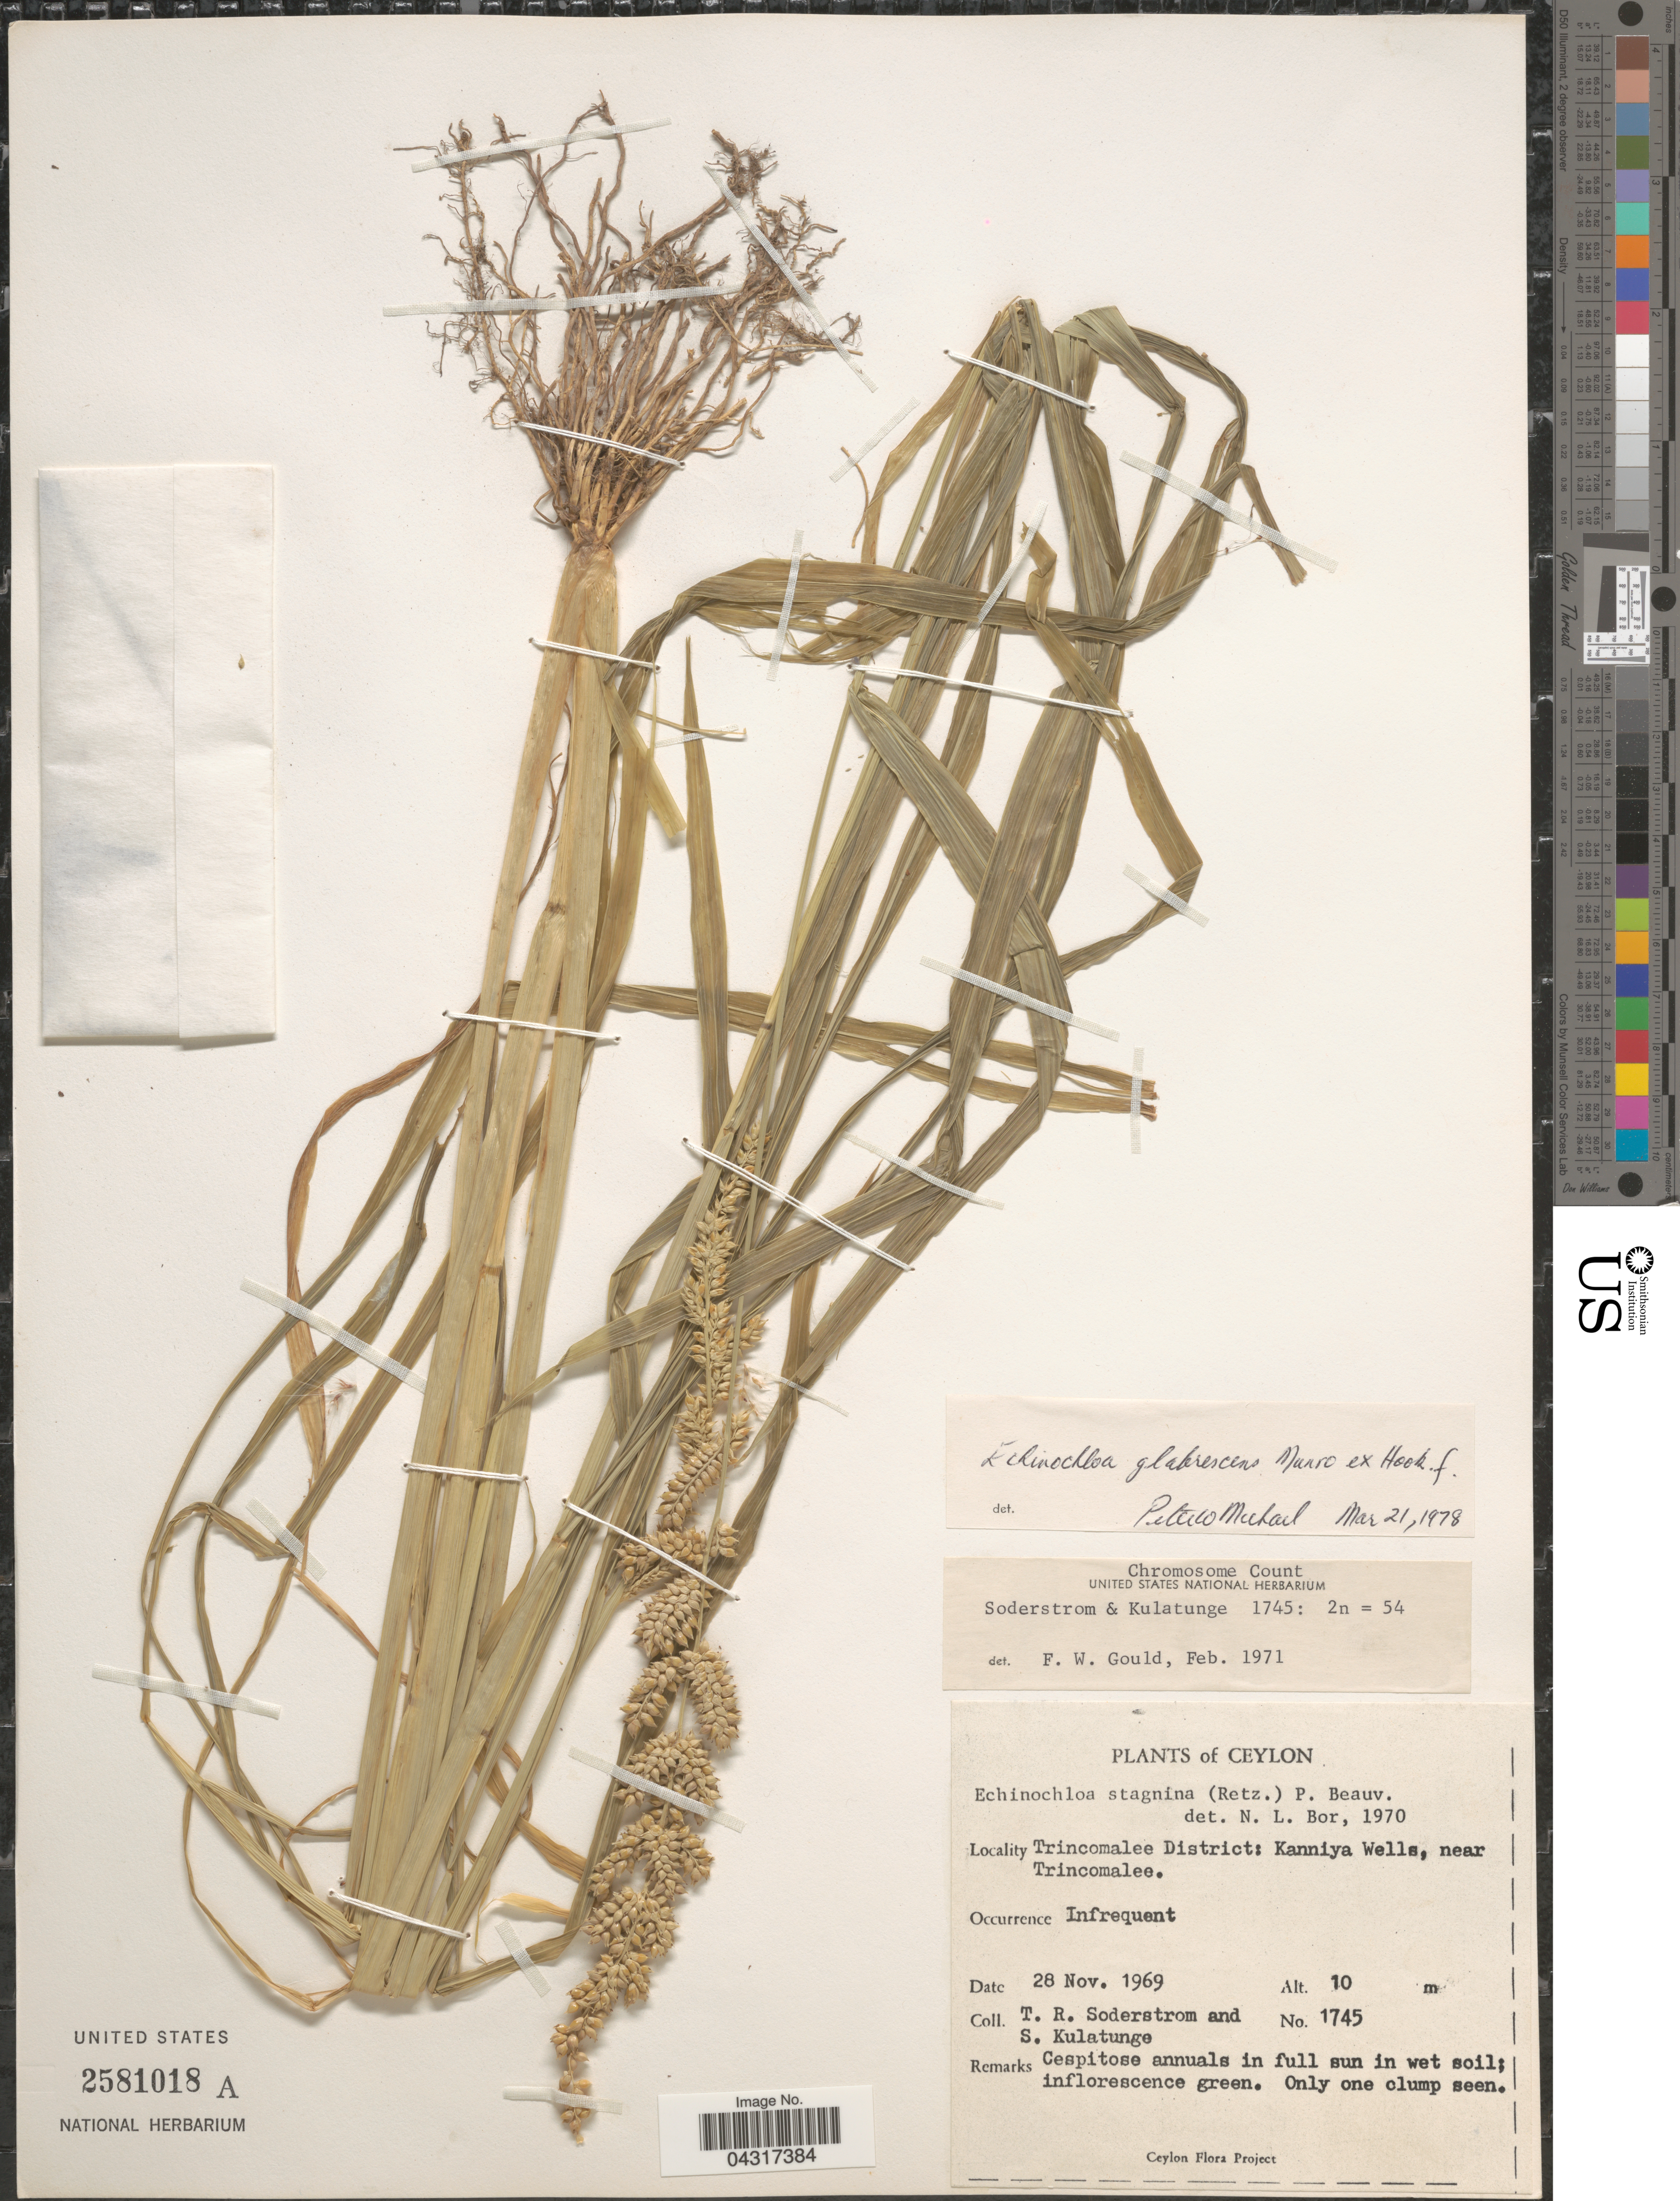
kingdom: Plantae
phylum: Tracheophyta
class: Liliopsida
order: Poales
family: Poaceae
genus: Echinochloa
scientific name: Echinochloa glabrescens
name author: Munro ex Hook. f.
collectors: T. R. Soderstrom & S. Kulatunge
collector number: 1745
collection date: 1969-11-28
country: Sri Lanka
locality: Ceylon. Trincomalee District; Kanniya Wells, near Trincomalee.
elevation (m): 10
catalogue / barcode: US 2581018A